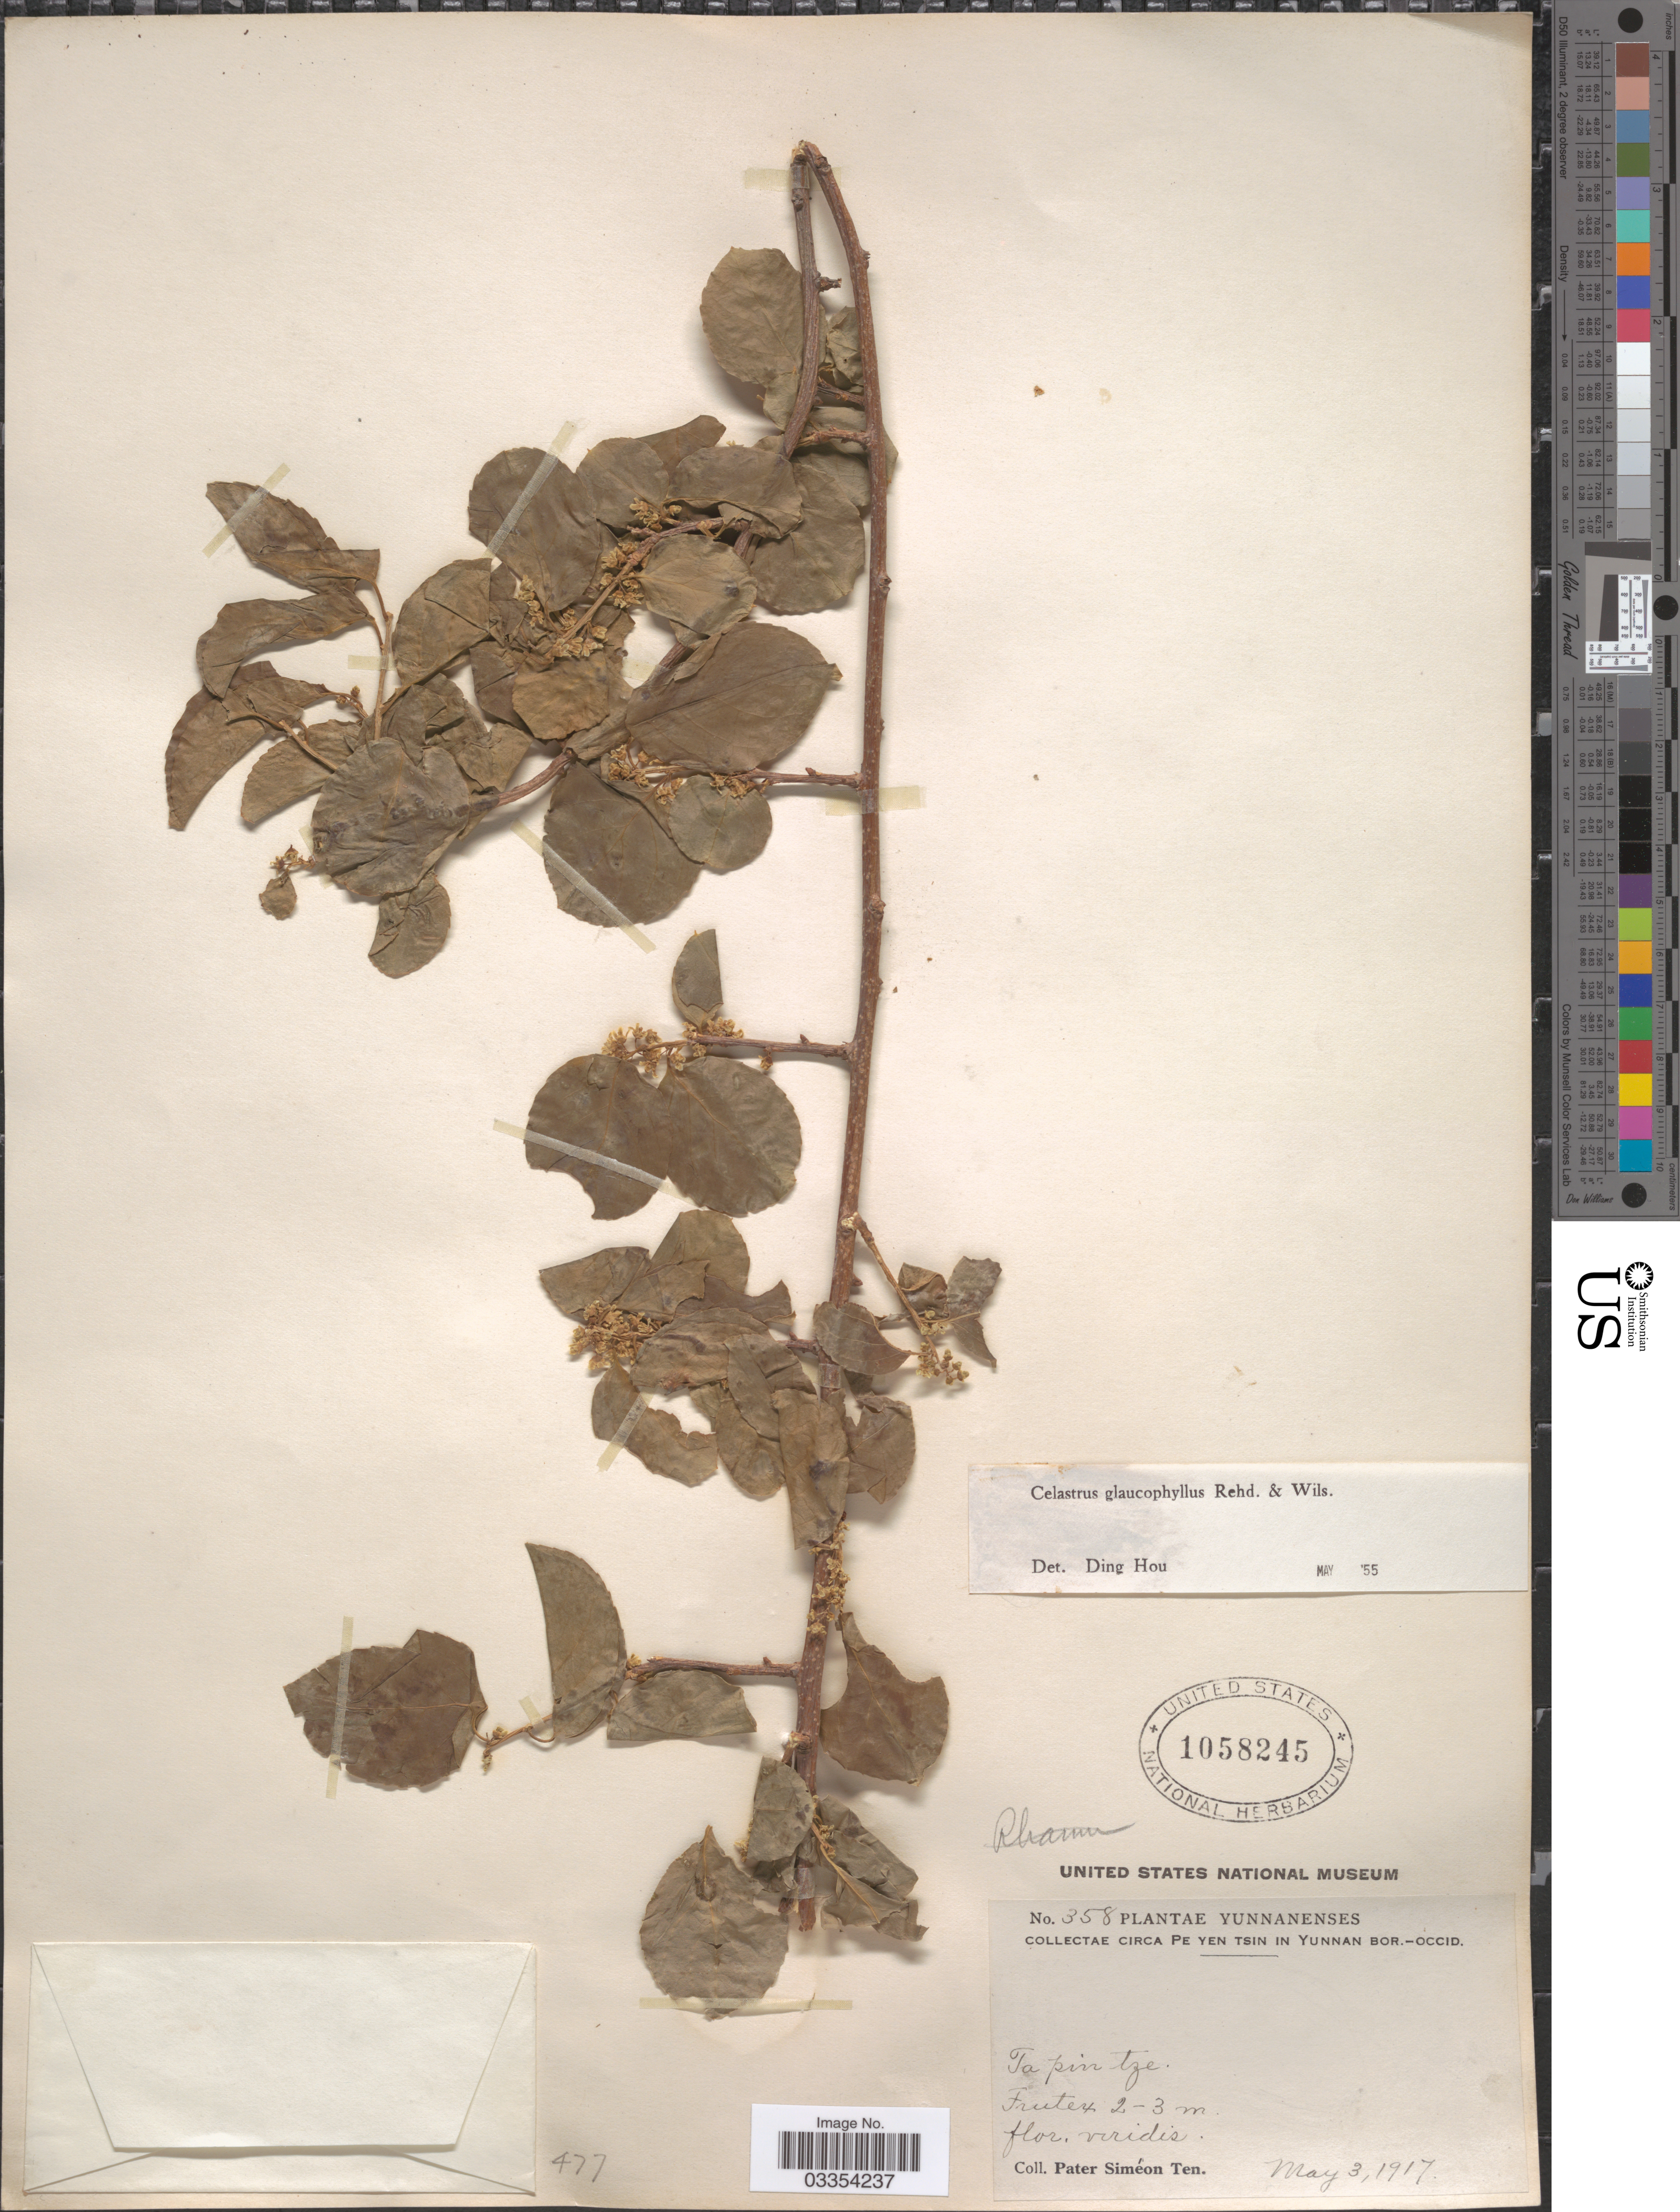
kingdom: Plantae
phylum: Tracheophyta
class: Magnoliopsida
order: Celastrales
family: Celastraceae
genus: Celastrus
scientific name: Celastrus glaucophyllus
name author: Rehder & E.H. Wilson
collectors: P. S. Ten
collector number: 358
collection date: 1917-05-03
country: China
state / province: Yunnan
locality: Circa Pe Yen Tsin in Yunnan Bor.-Occid. Ta pin tze.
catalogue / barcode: US 1058245